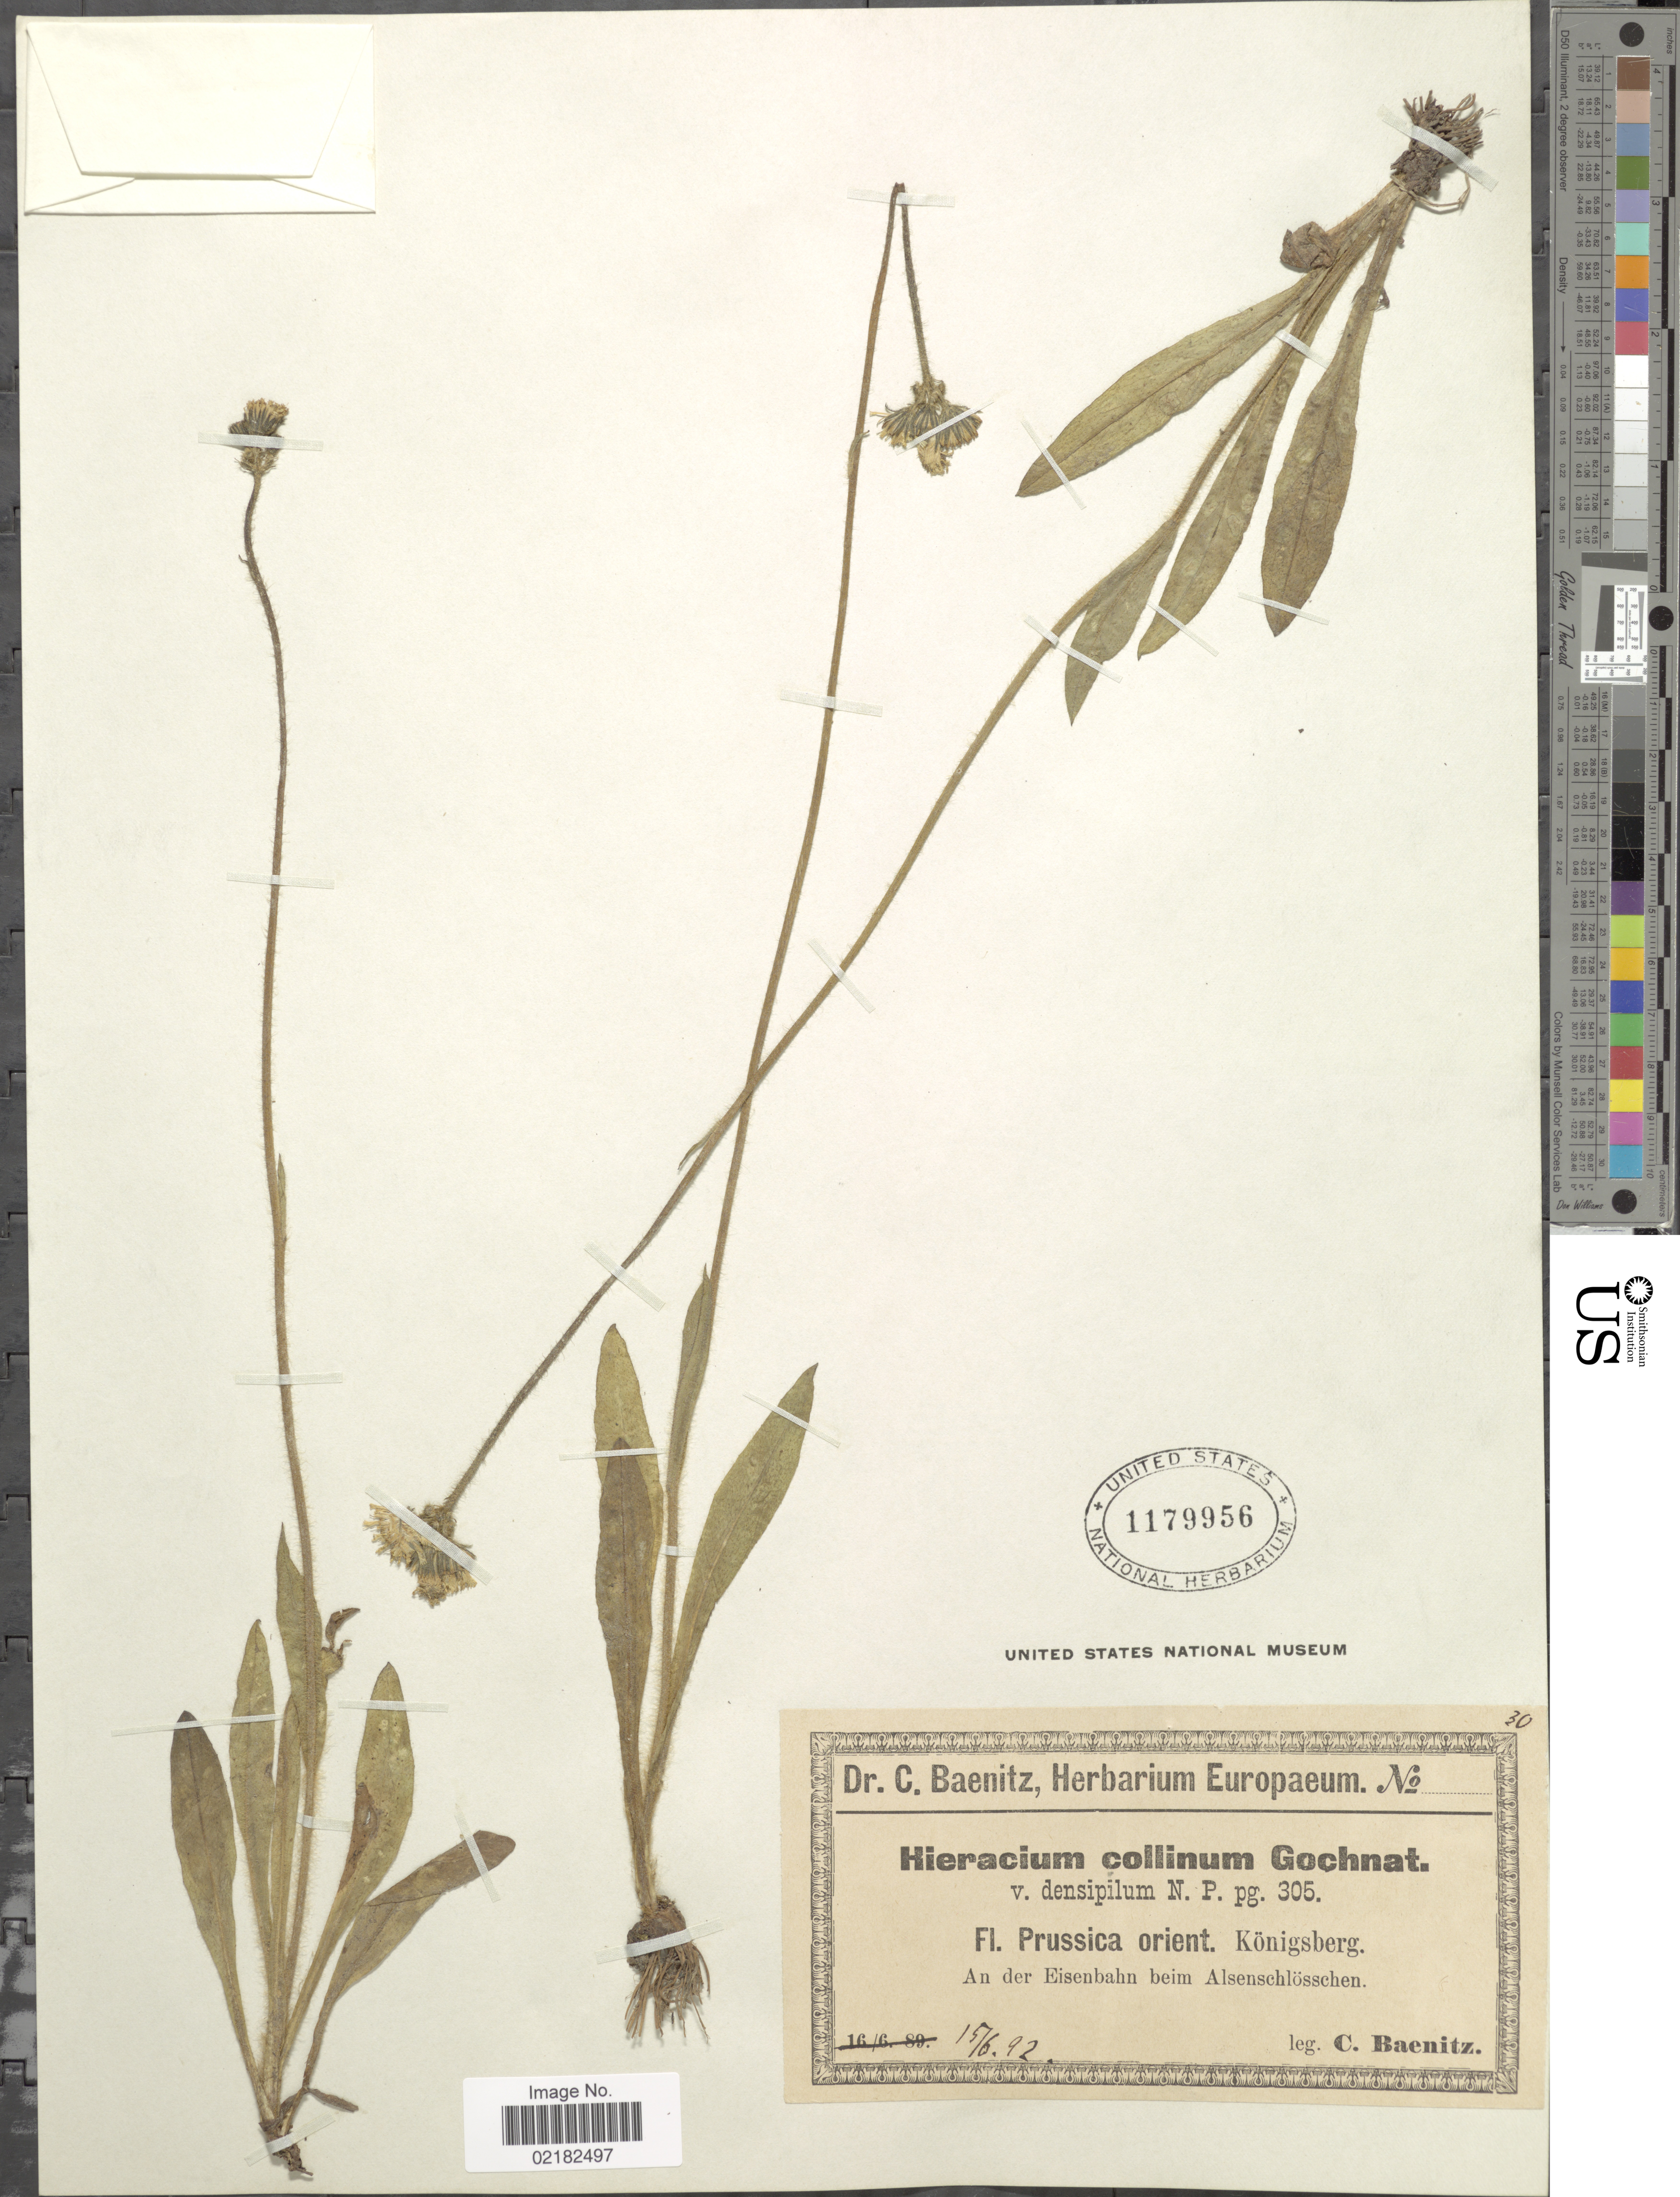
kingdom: Plantae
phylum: Tracheophyta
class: Magnoliopsida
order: Asterales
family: Asteraceae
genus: Pilosella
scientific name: Pilosella cymosa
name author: (L.) F.W. Schultz & Sch. Bip.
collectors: C. G. Baenitz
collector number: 30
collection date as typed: Transcribed d/m/y: 15/6/92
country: Germany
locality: Prussica orient., Konigsberg, an der Eisenbahn beim Alsenschlosschen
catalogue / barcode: US 1179956